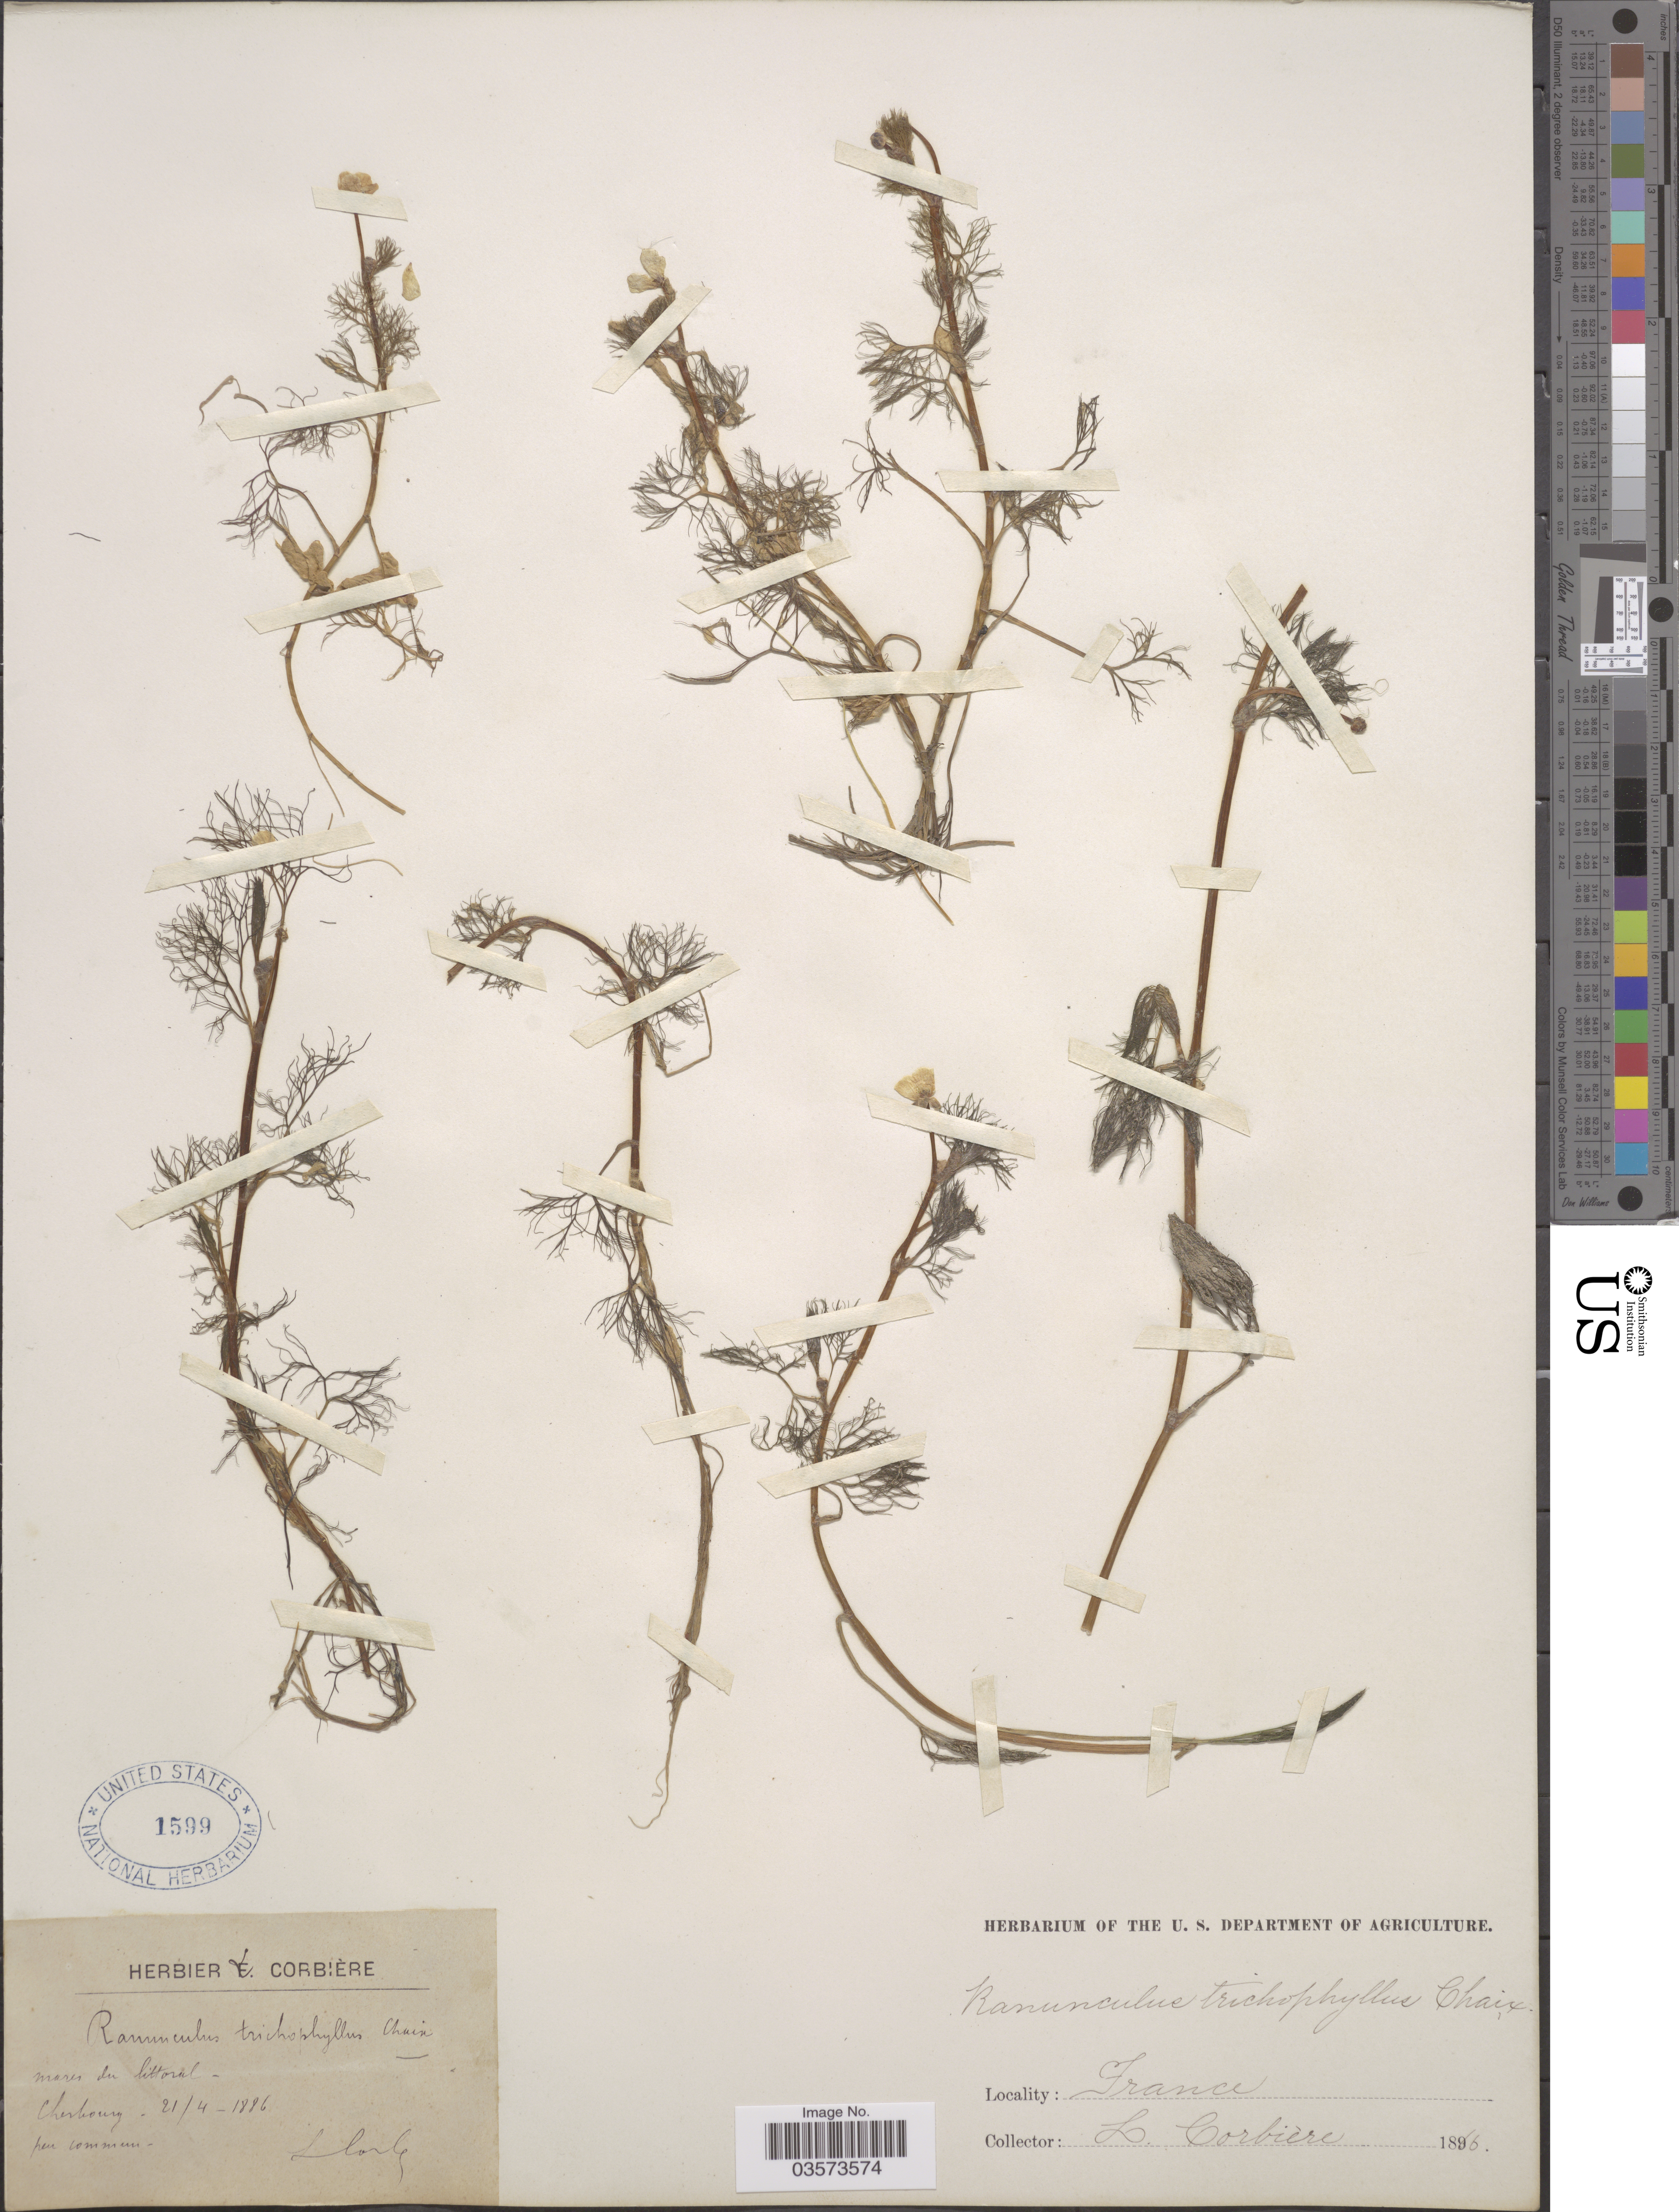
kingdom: Plantae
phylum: Tracheophyta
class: Magnoliopsida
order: Ranunculales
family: Ranunculaceae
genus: Ranunculus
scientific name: Ranunculus trichophyllus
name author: Chaix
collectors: L. Corbière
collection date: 1886-04-21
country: France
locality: Mares du littoral. Cherbourg.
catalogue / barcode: US 1599